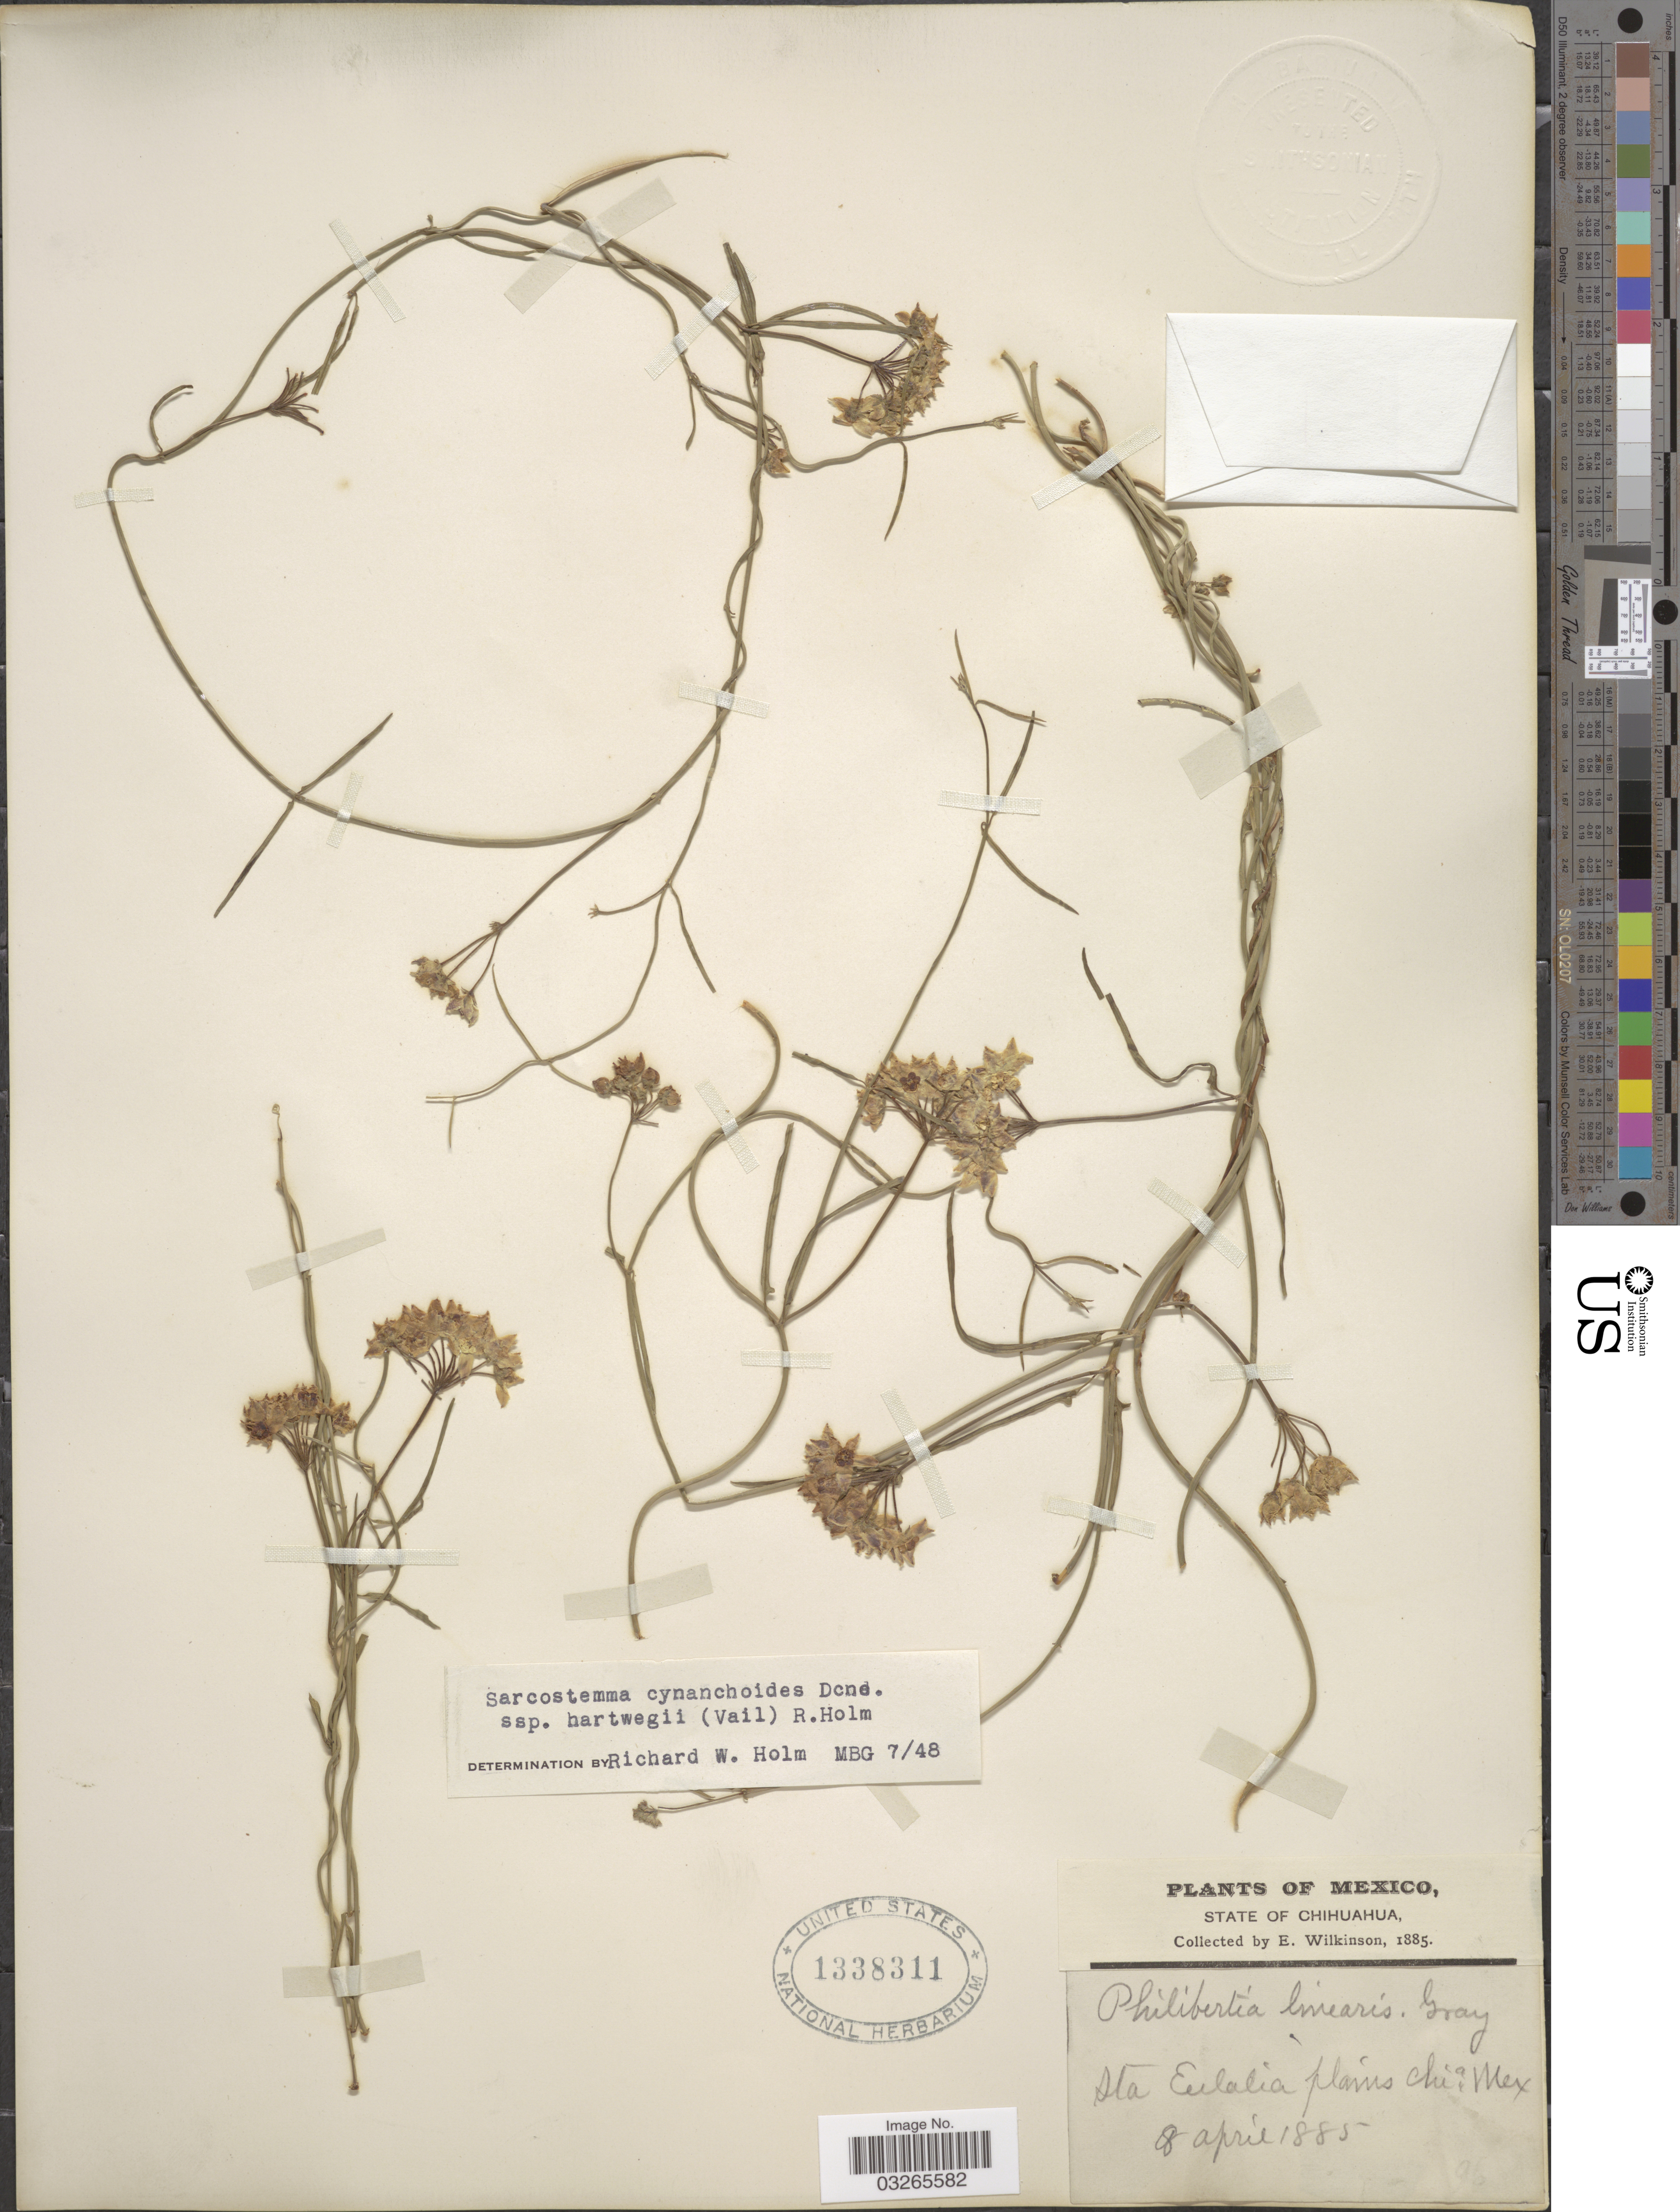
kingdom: Plantae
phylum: Tracheophyta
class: Magnoliopsida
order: Gentianales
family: Apocynaceae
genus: Sarcostemma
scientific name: Sarcostemma cynanchoides subsp. hartwegii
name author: (Vail) R.W. Holm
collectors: E. Wilkinson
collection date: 1885-04-08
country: Mexico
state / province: Chihuahua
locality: Sta Eulalia plains Chia, Mex.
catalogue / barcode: US 1338311